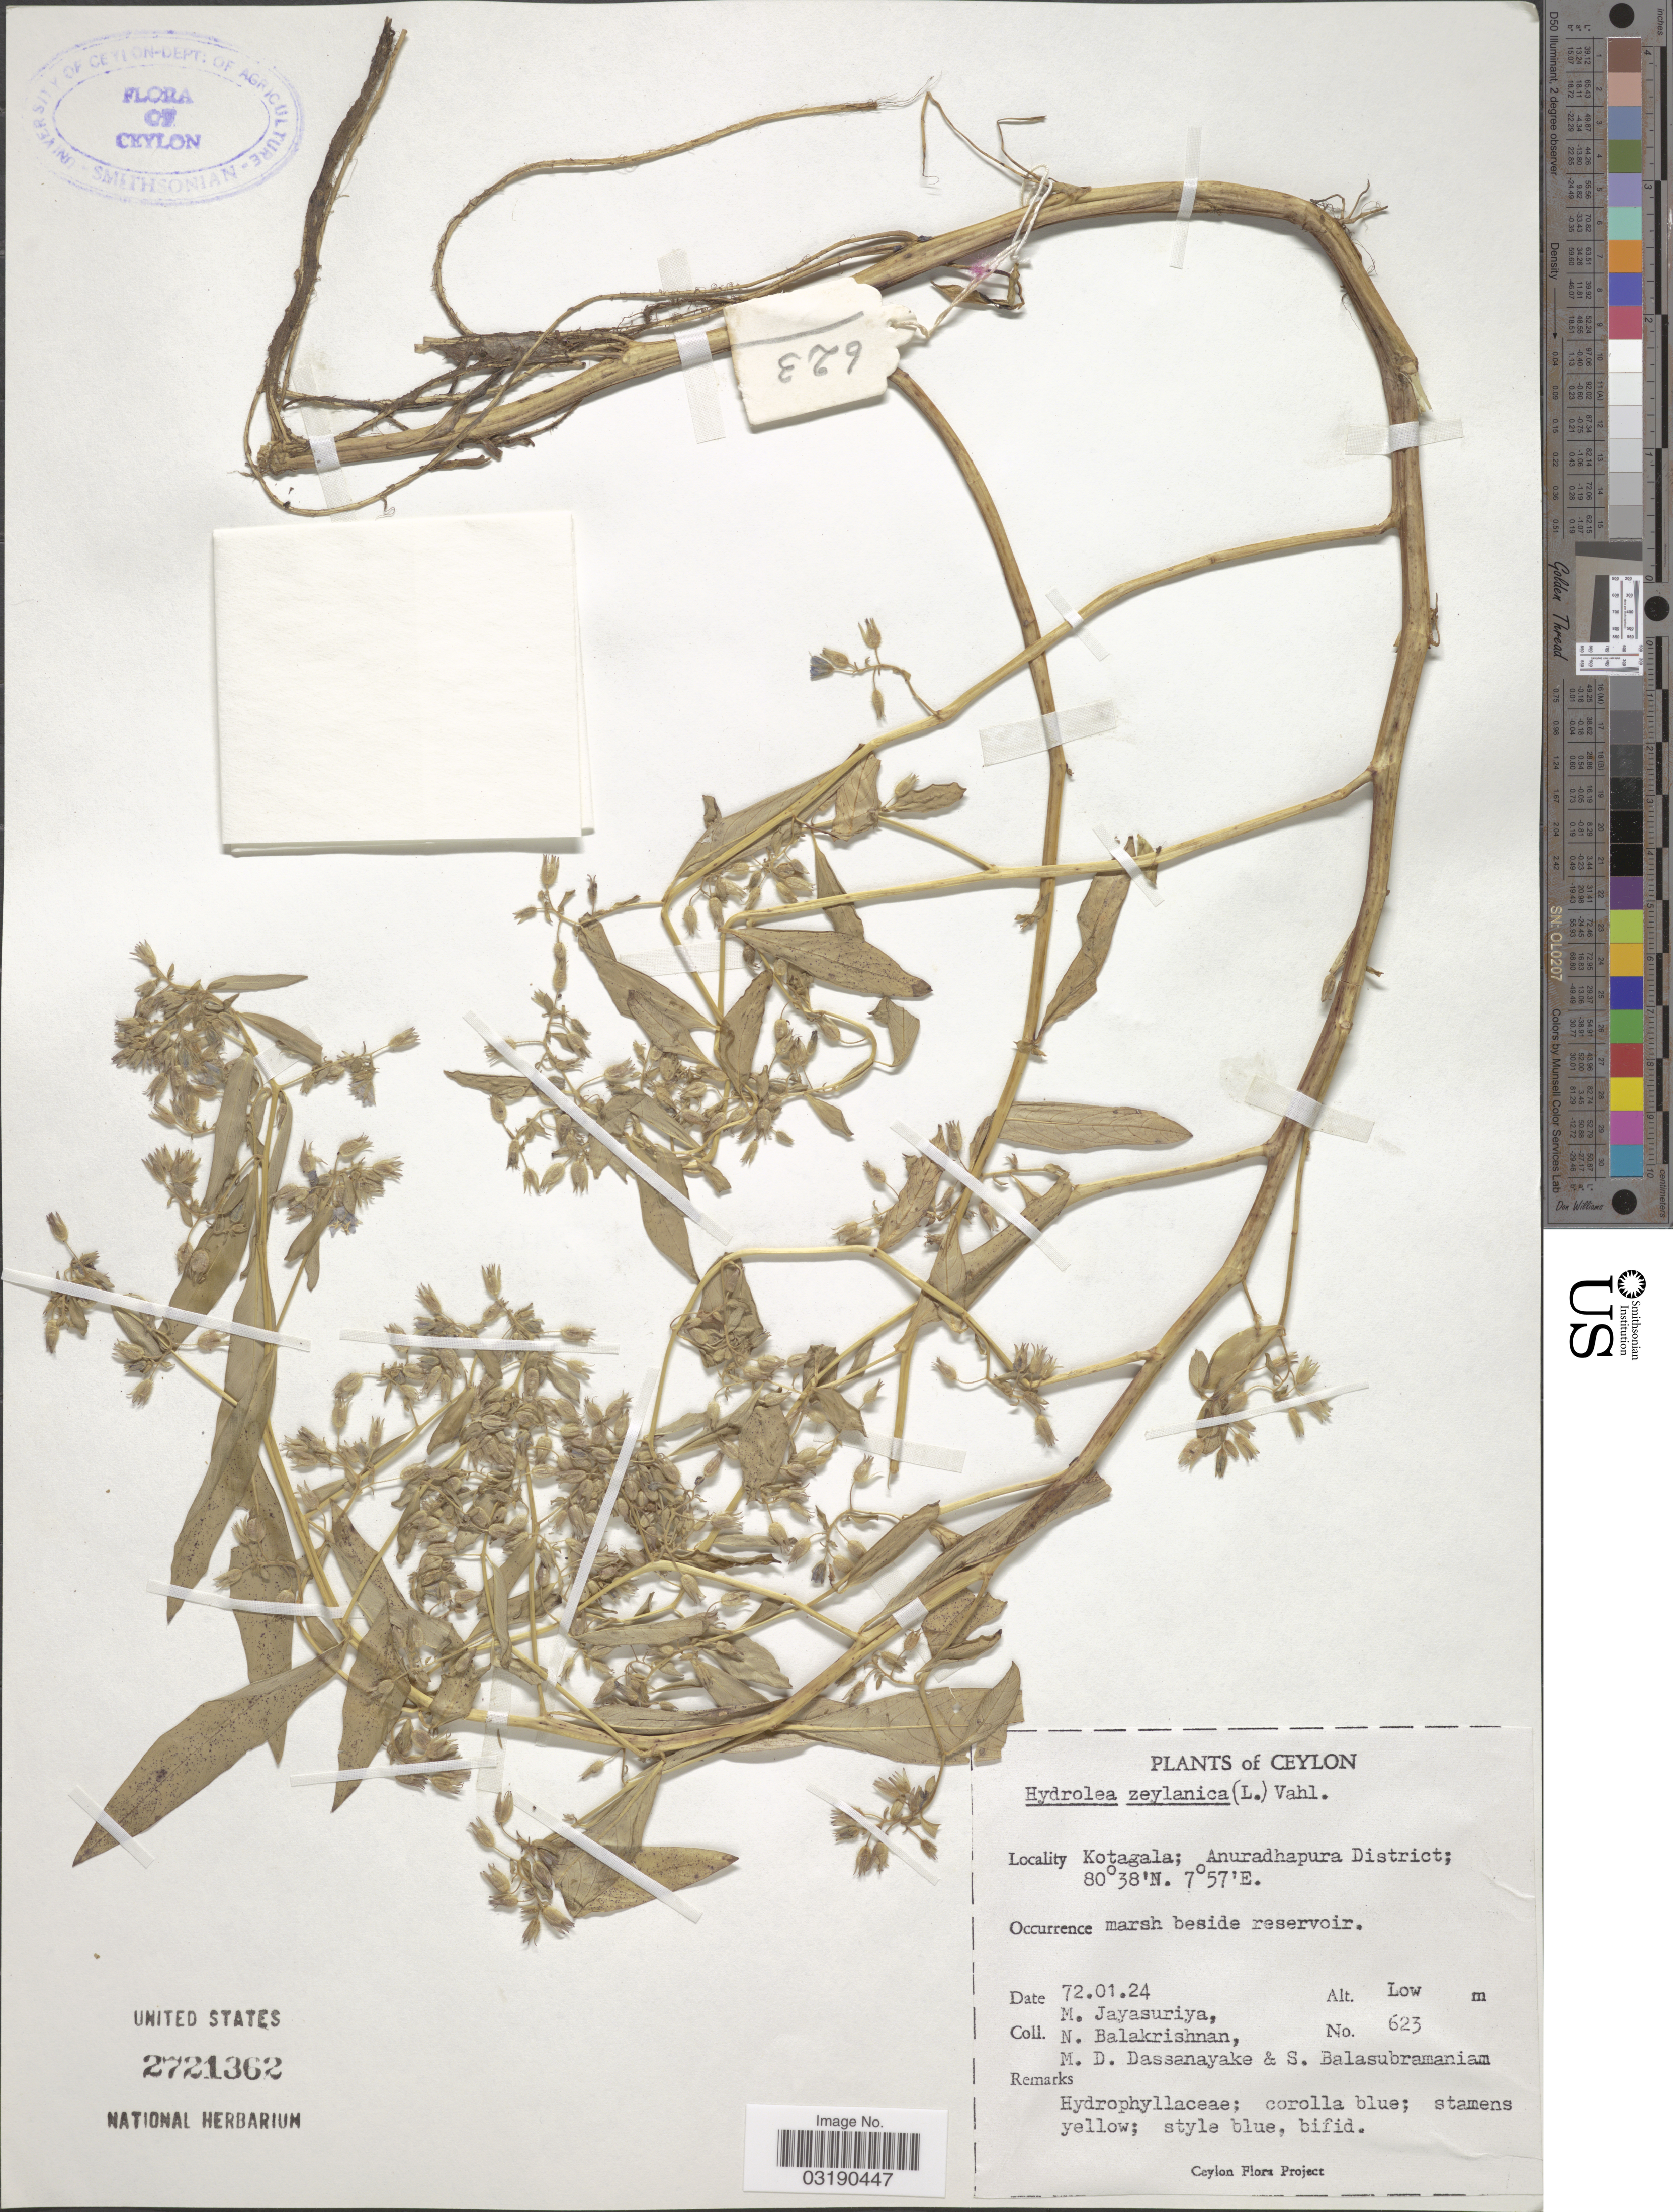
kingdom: Plantae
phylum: Tracheophyta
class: Magnoliopsida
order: Solanales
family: Hydroleaceae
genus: Hydrolea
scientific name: Hydrolea zeylanica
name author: (L.) Vahl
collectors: M. Jayasuriya, N. Balakrishnan, M. D. Dassanayake & S. Balasubramaniam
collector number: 623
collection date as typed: Transcribed d/m/y: 24/1/72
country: Sri Lanka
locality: Ceylon. Kotagala; Anuradhapura District.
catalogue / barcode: US 2721362